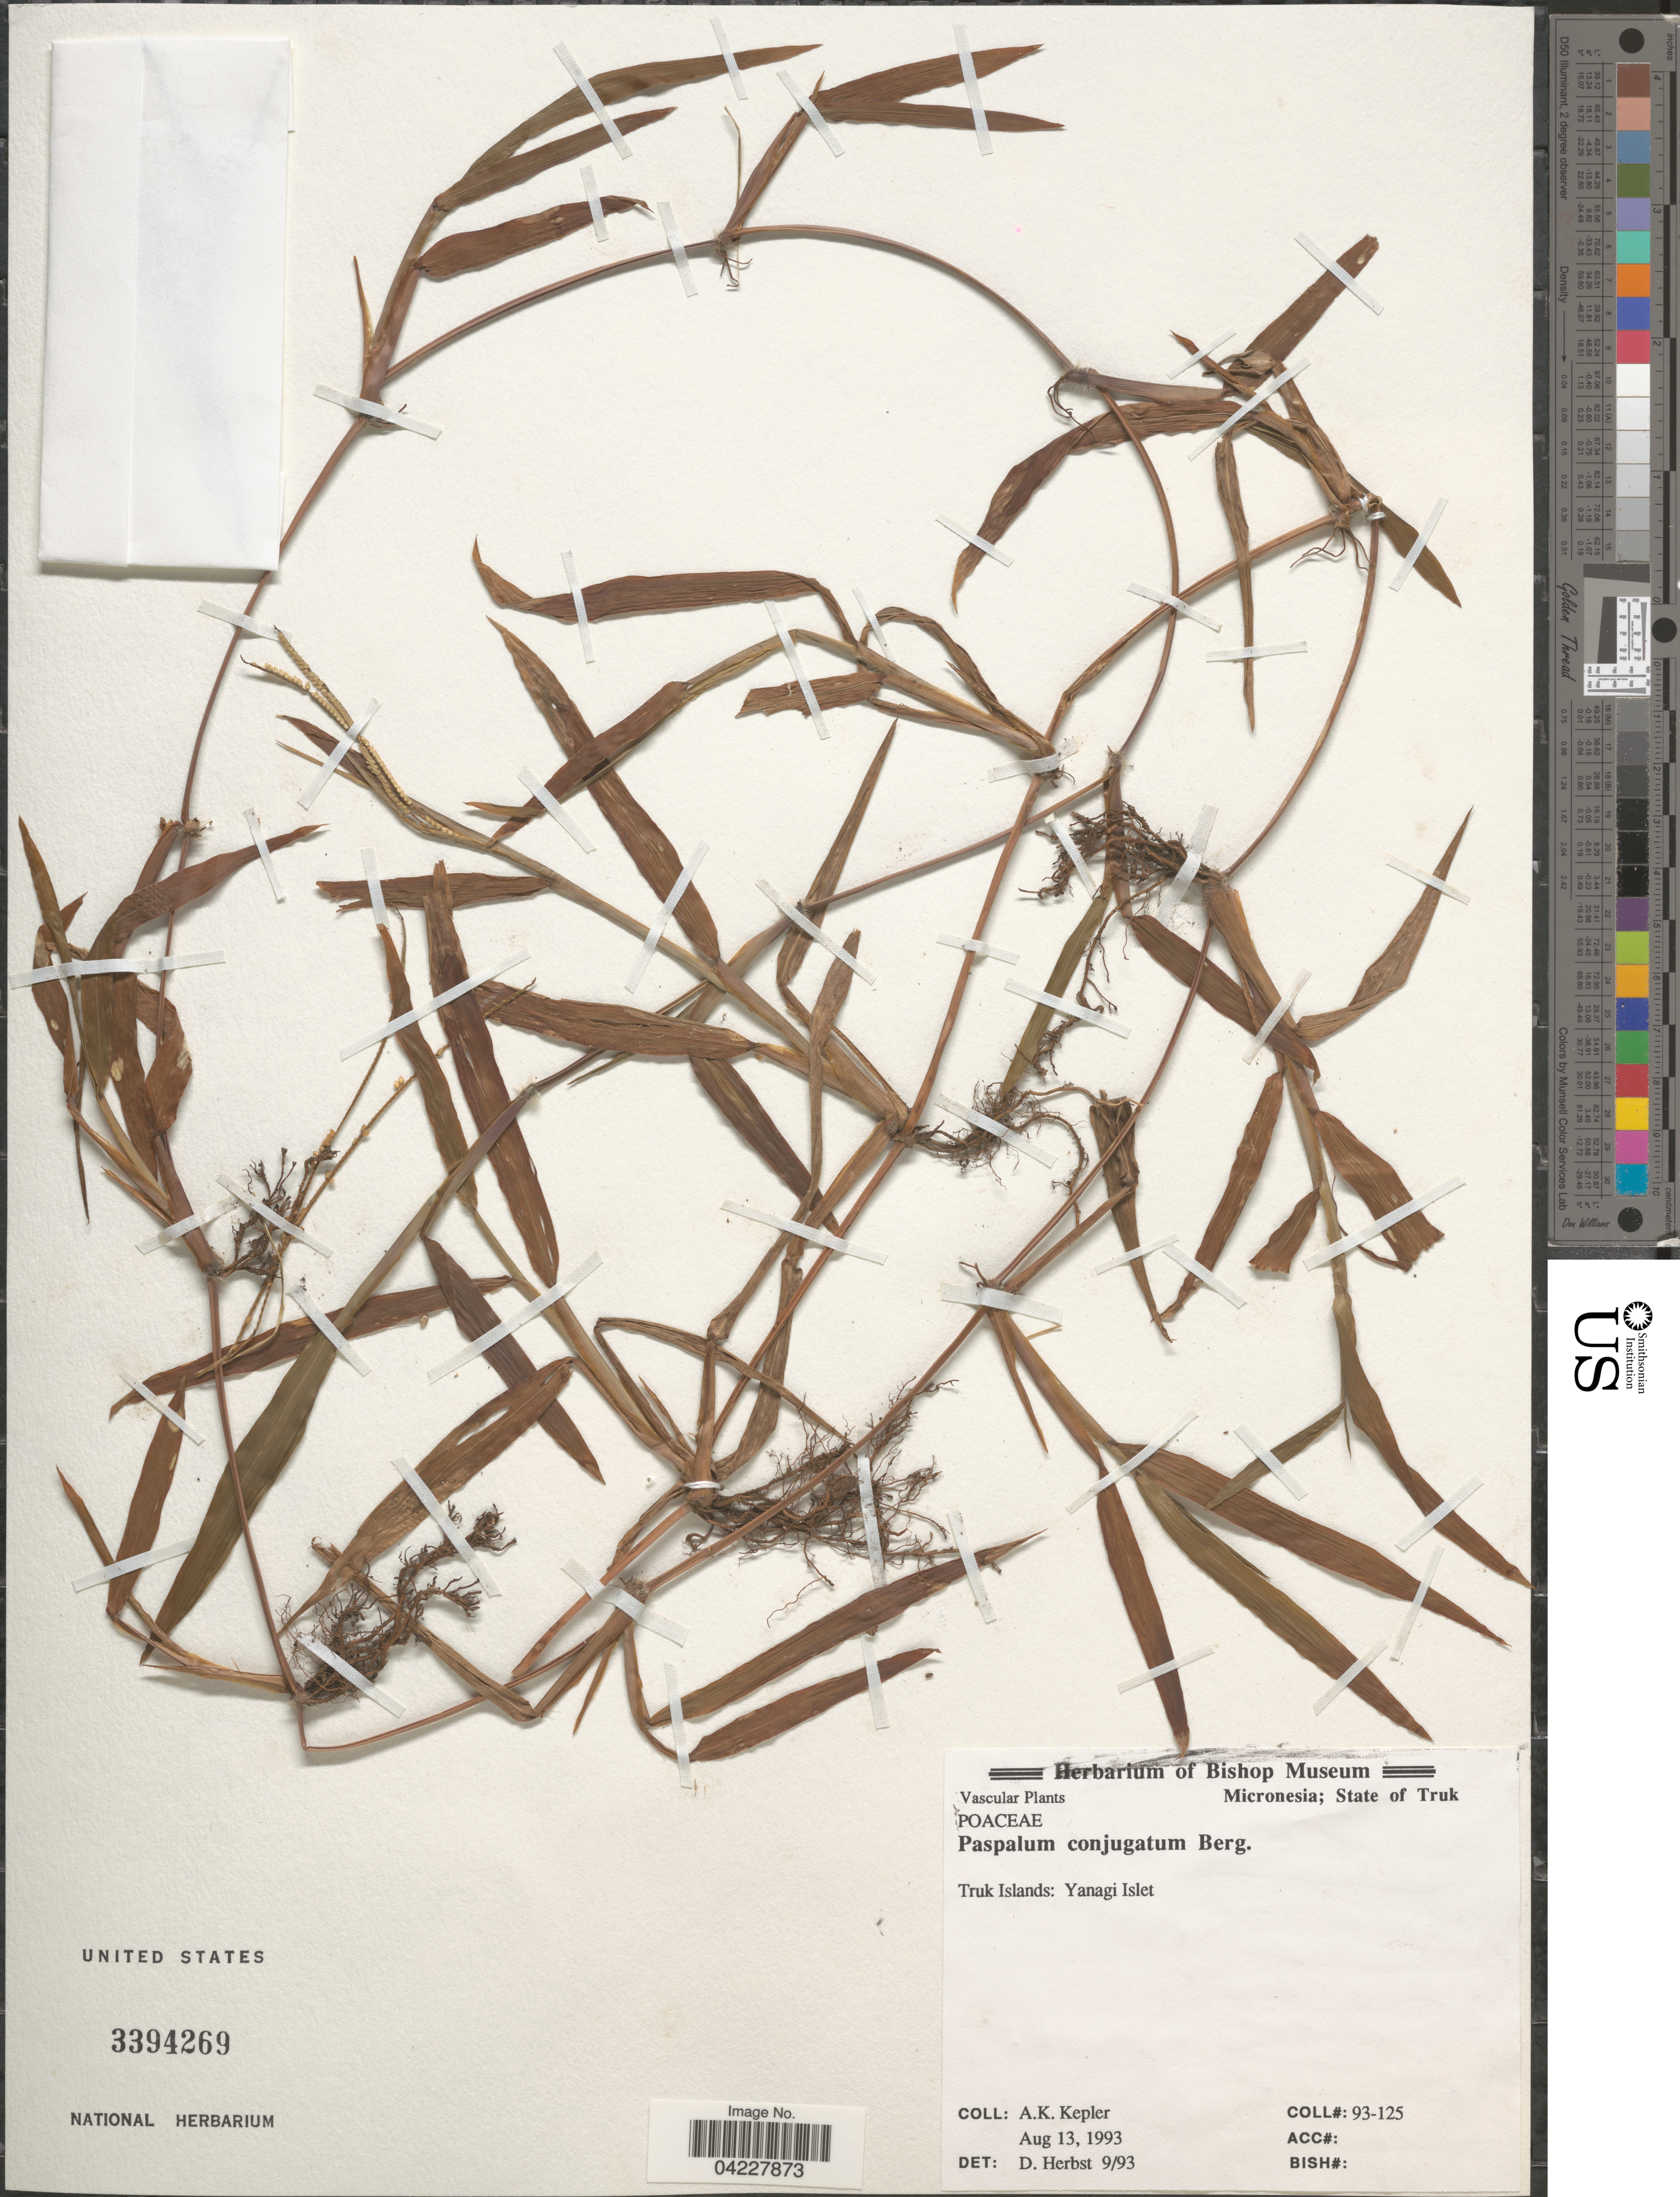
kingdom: Plantae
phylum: Tracheophyta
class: Liliopsida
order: Poales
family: Poaceae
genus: Paspalum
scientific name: Paspalum conjugatum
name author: P.J. Bergius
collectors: A. K. Kepler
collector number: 93-125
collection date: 1993-08-13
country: Micronesia, Federated States of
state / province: Truk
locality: Truk Islands: Yanagi Islet.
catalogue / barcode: US 3394269